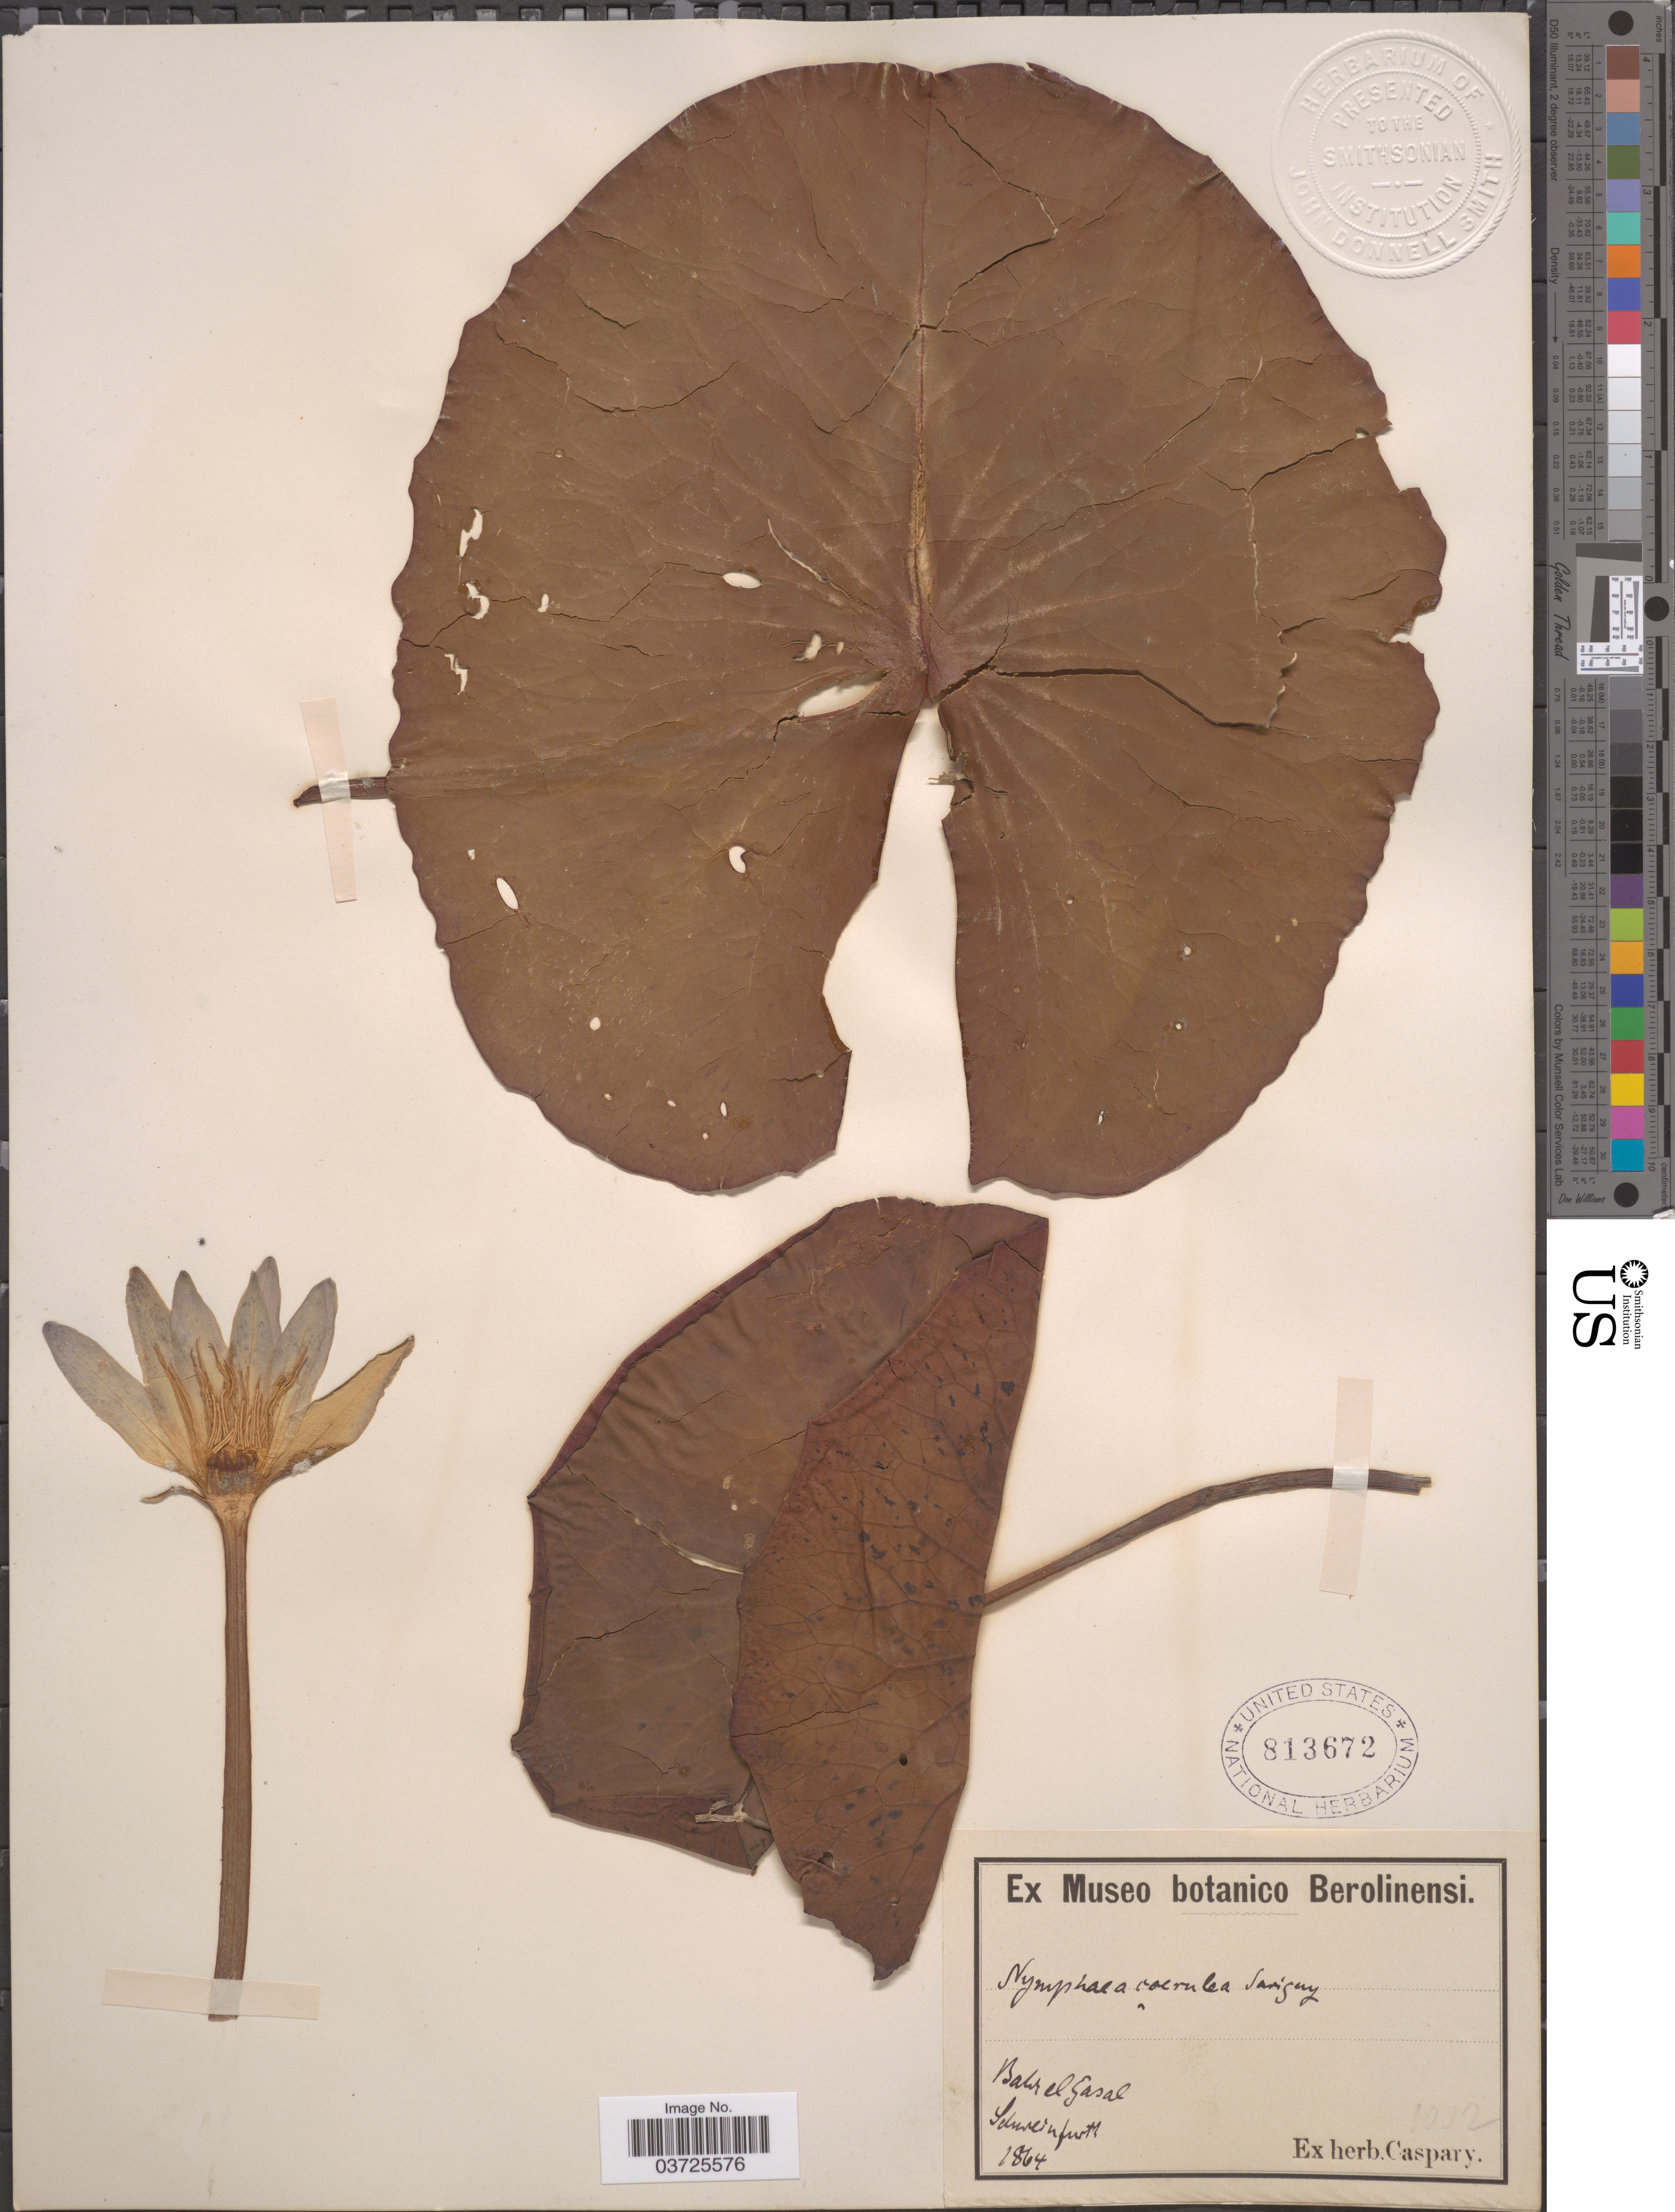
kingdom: Plantae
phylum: Tracheophyta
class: Magnoliopsida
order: Nymphaeales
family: Nymphaeaceae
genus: Nymphaea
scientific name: Nymphaea caerulea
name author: Savigny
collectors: Schweinfurth, --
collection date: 1864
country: South Sudan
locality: Bahr el Gasal. [Chad? South Sudan?]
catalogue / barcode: US 813672